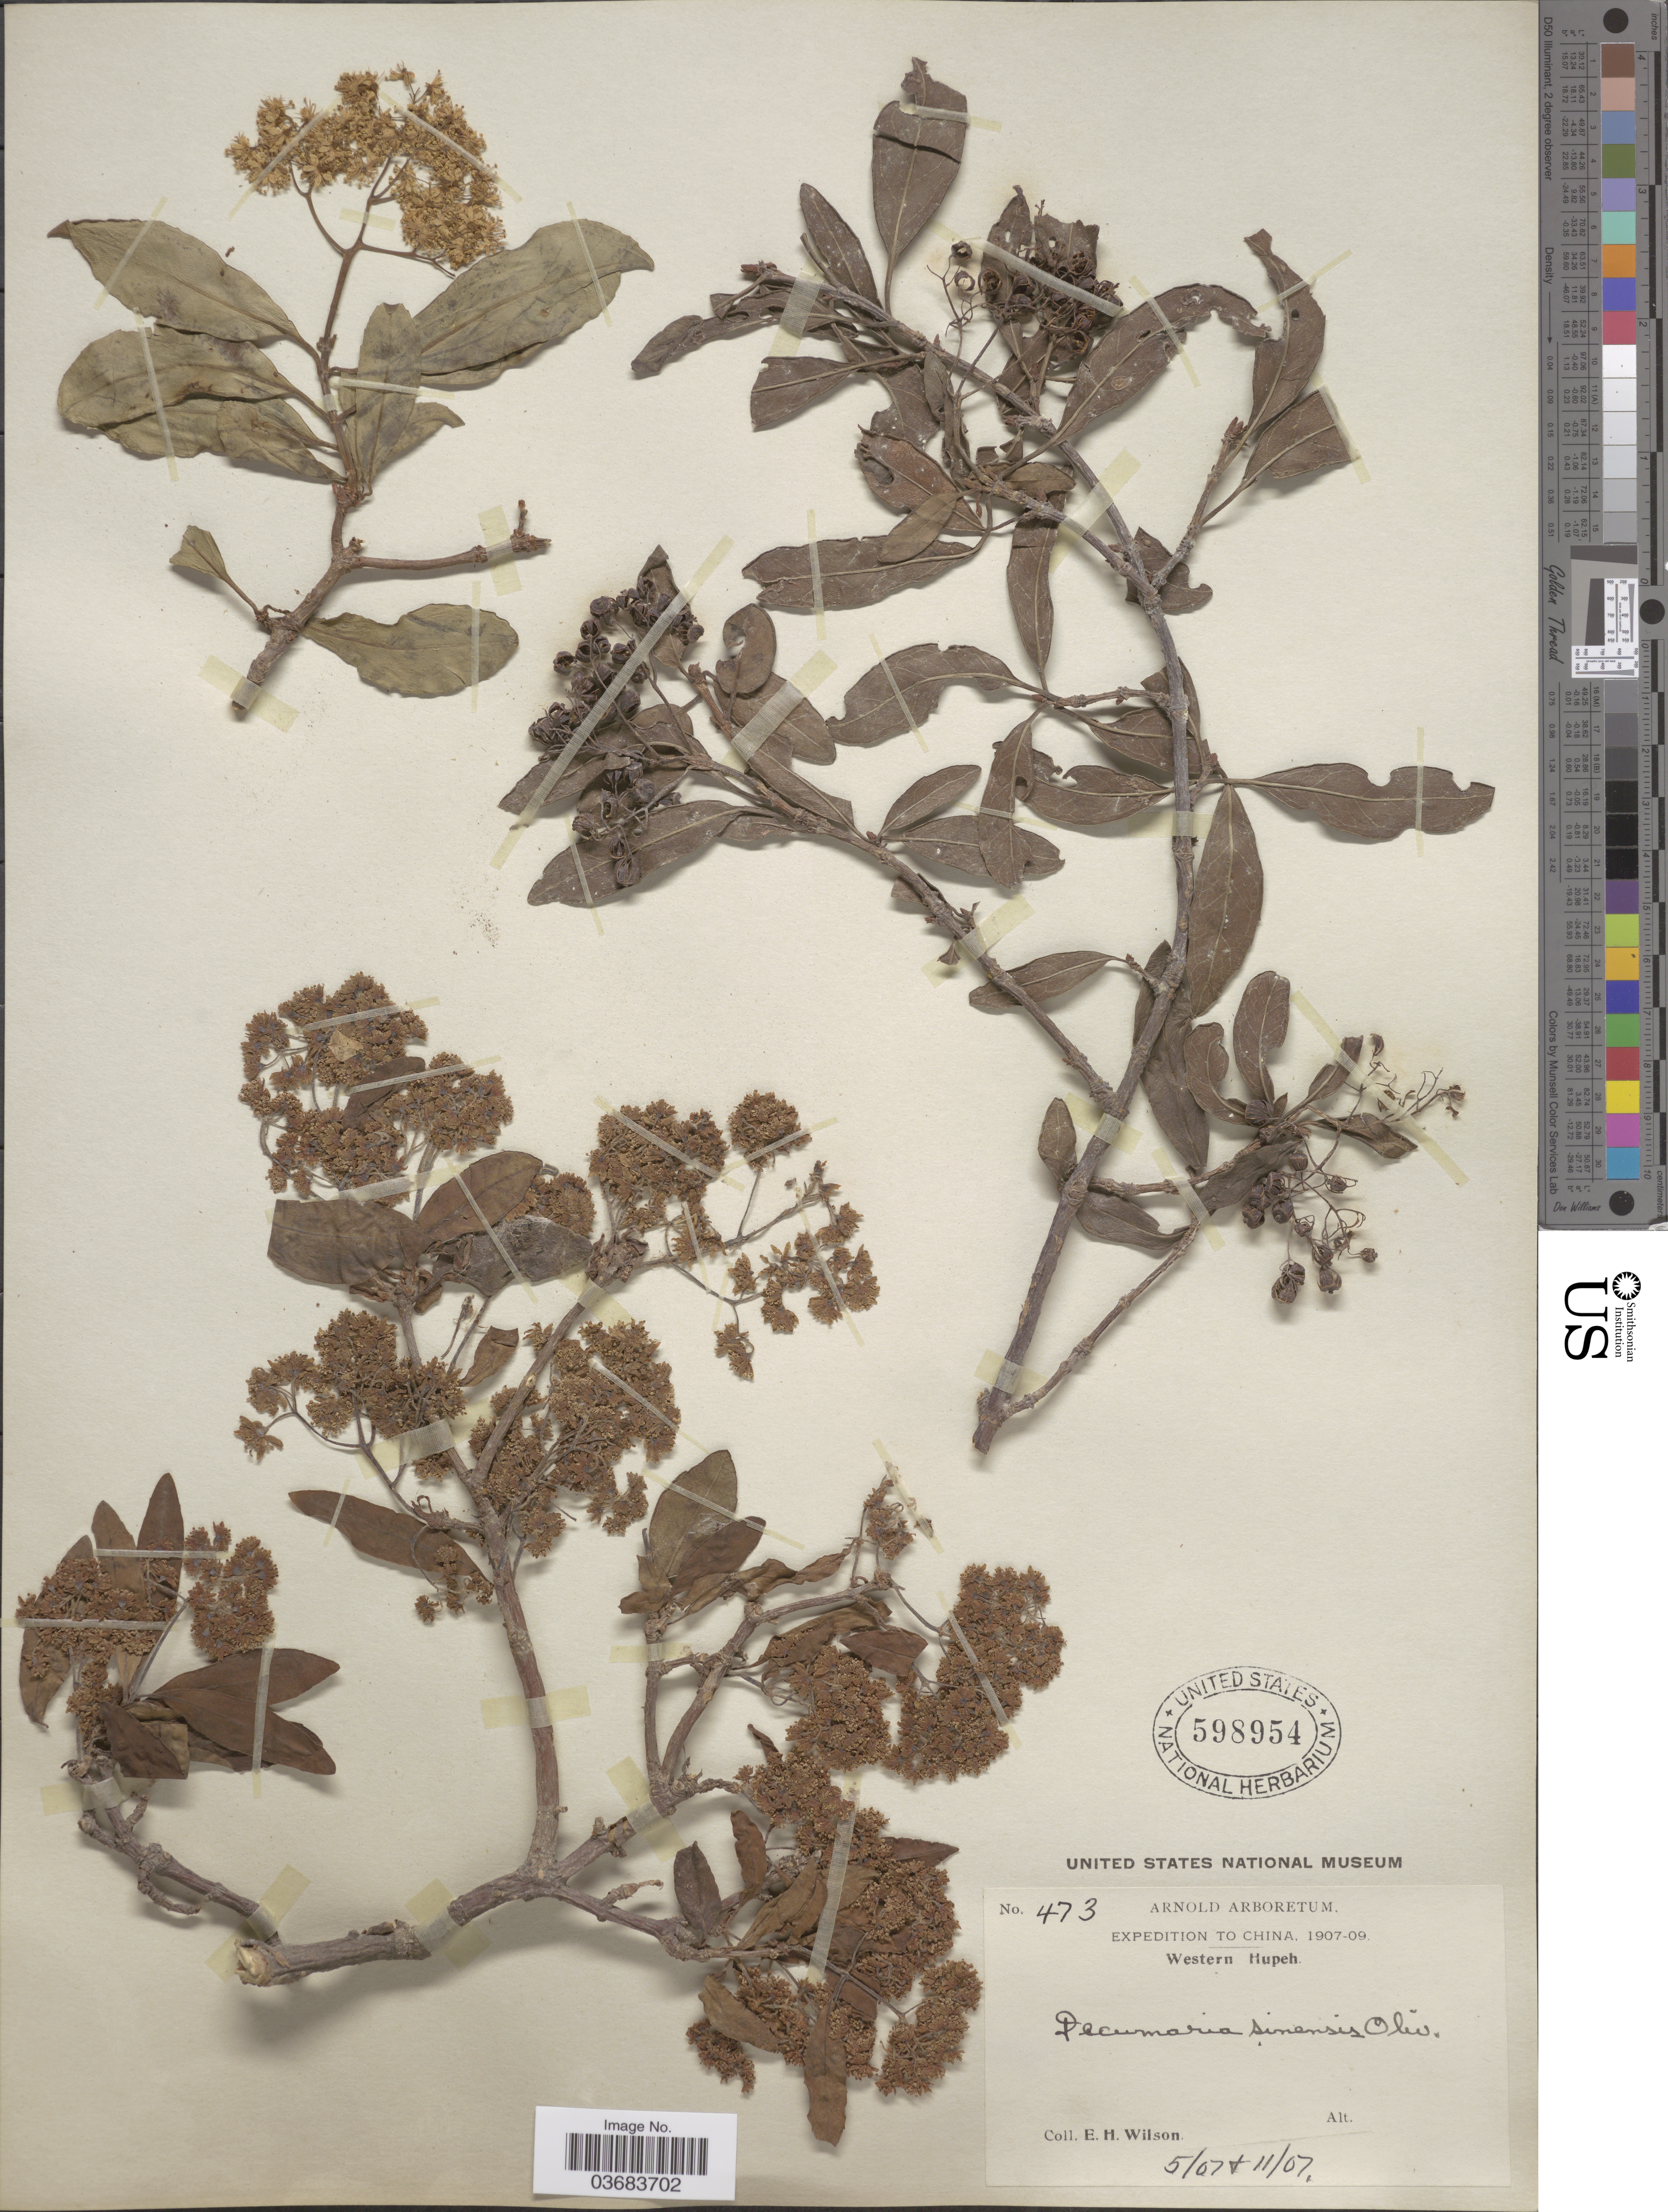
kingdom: Plantae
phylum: Tracheophyta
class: Magnoliopsida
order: Cornales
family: Hydrangeaceae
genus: Hydrangea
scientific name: Hydrangea obtusifolia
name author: (Hu) Y. De Smet & C. Granados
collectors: E. Wilson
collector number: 473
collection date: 1907-05/1907-11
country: China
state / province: Hubei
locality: Expedition To China, 1907-09. Western Hupeh.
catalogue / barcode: US 598954